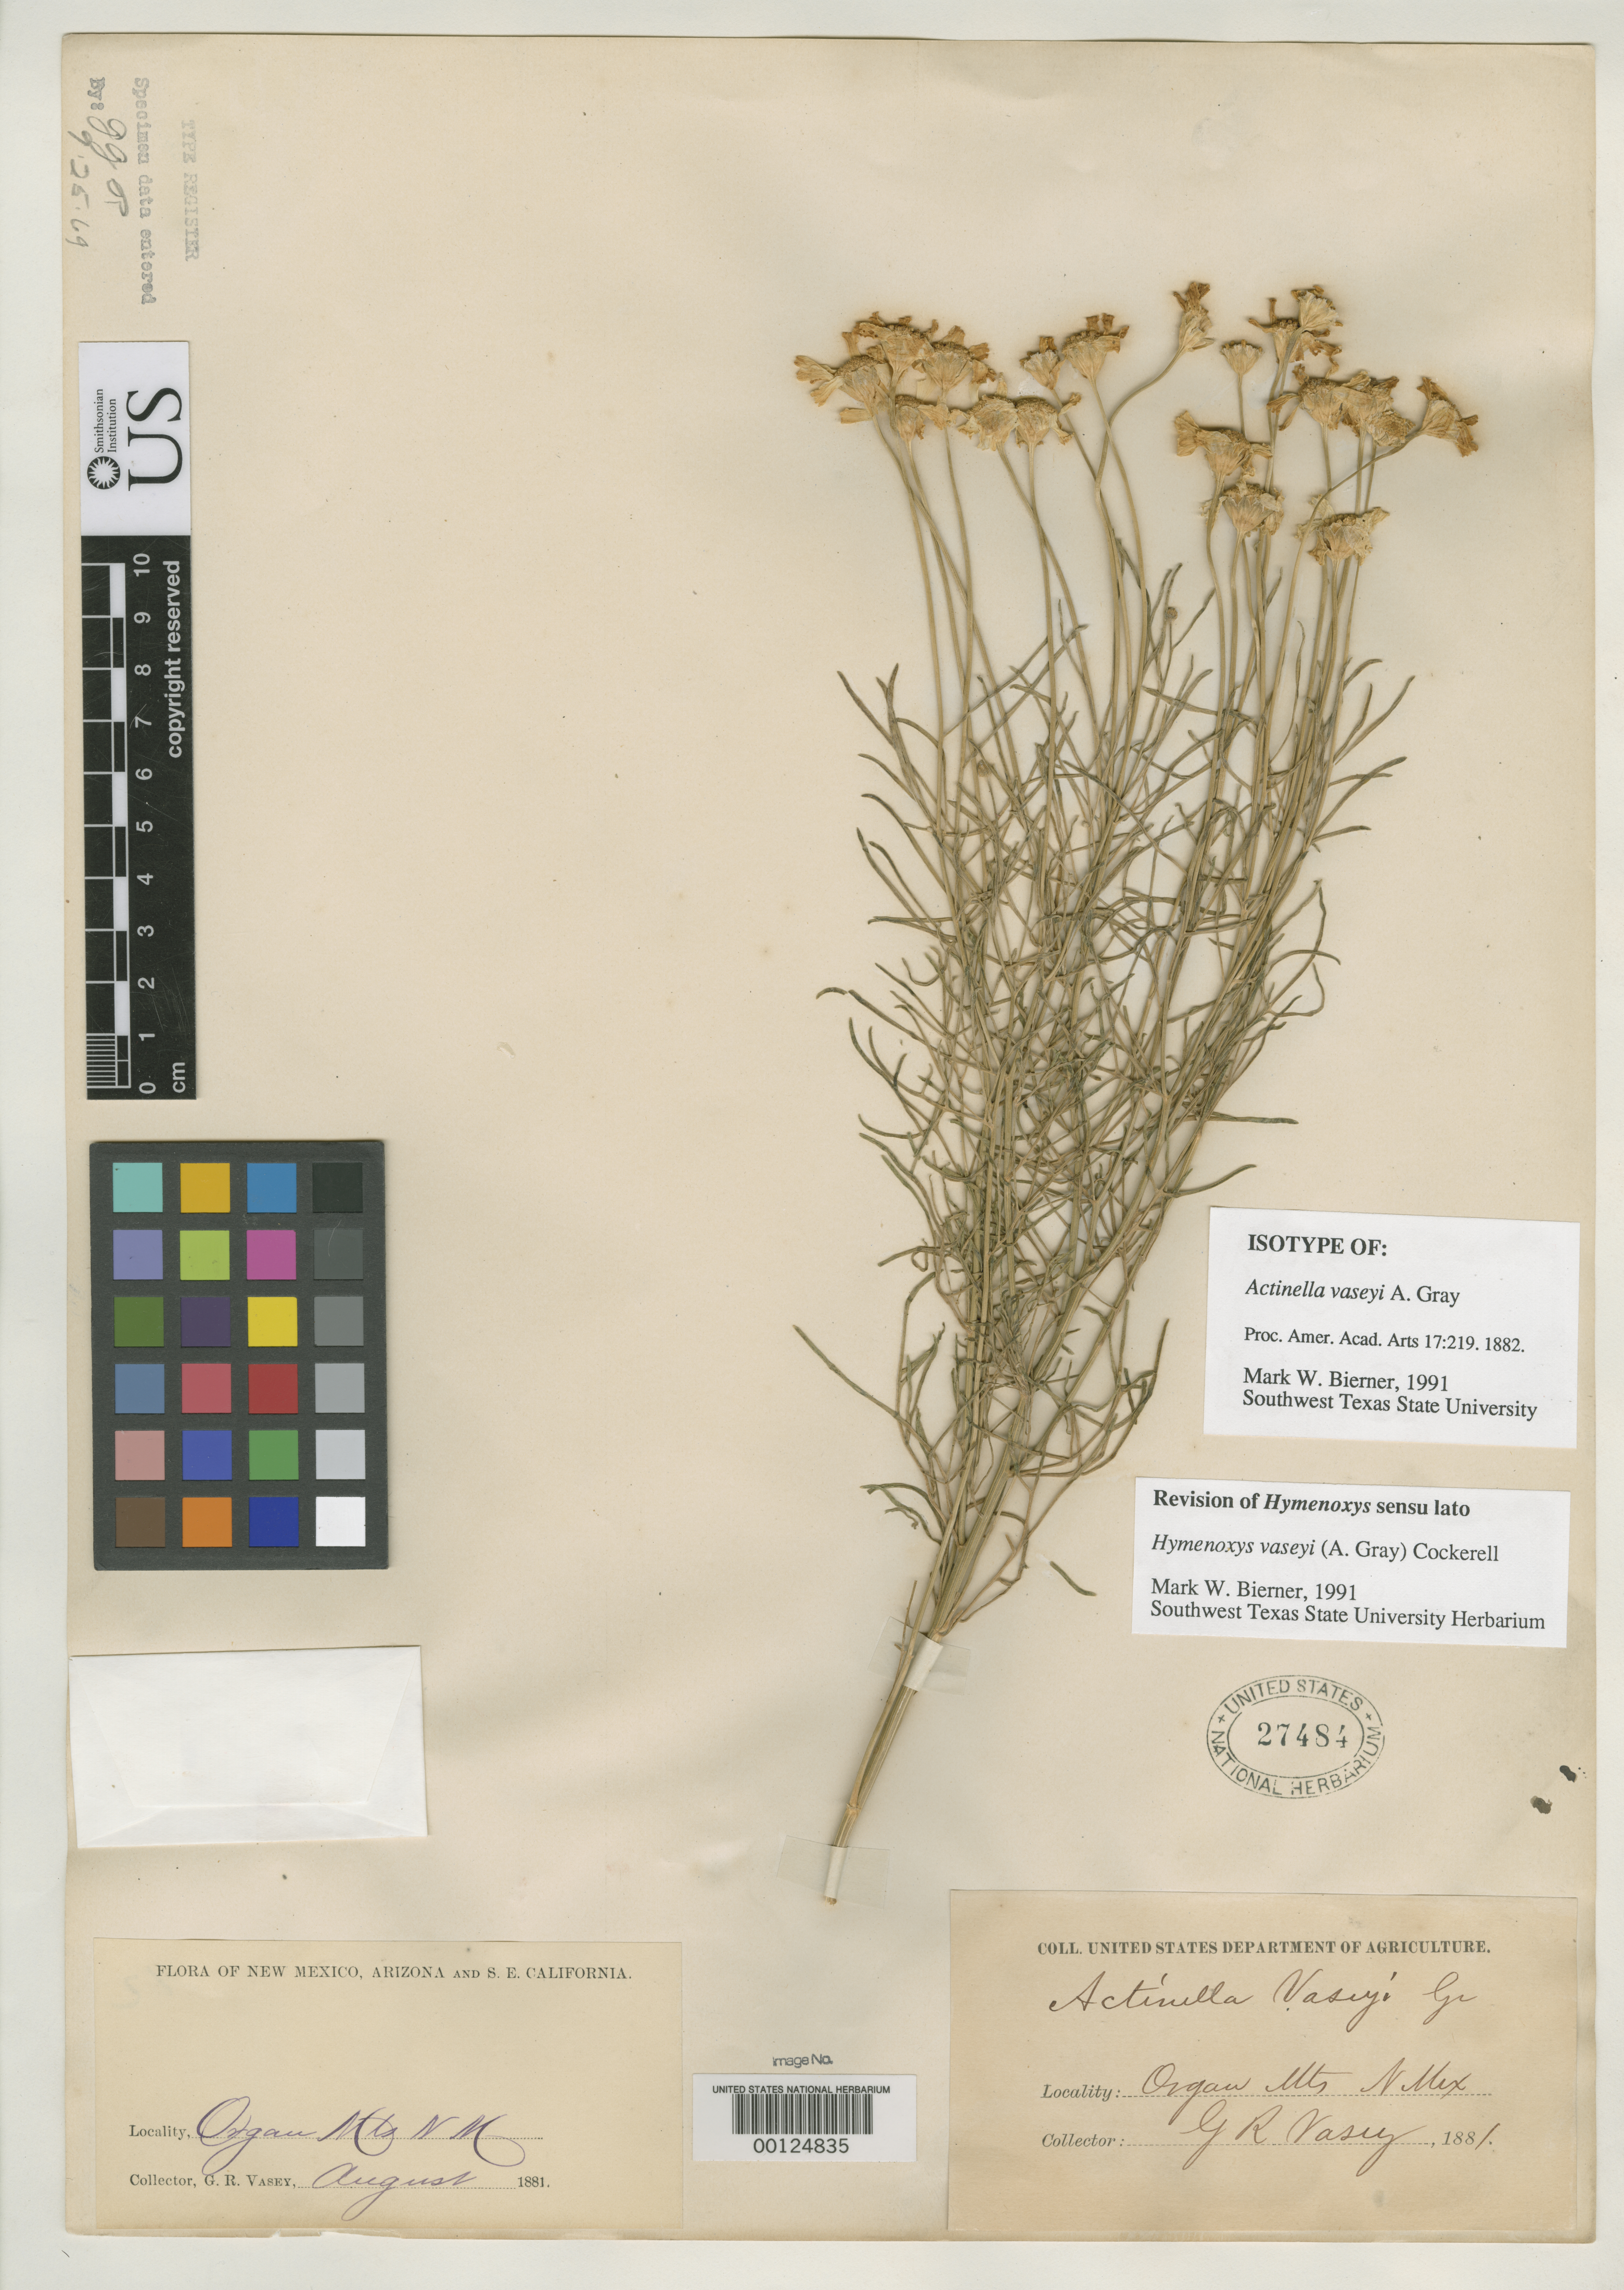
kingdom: Plantae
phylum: Tracheophyta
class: Magnoliopsida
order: Asterales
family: Asteraceae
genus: Actinella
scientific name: Actinella vaseyi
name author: A. Gray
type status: Isotype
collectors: G. R. Vasey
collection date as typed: Aug 1881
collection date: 1881-08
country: United States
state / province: New Mexico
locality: Organ Mts.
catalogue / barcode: US 27484